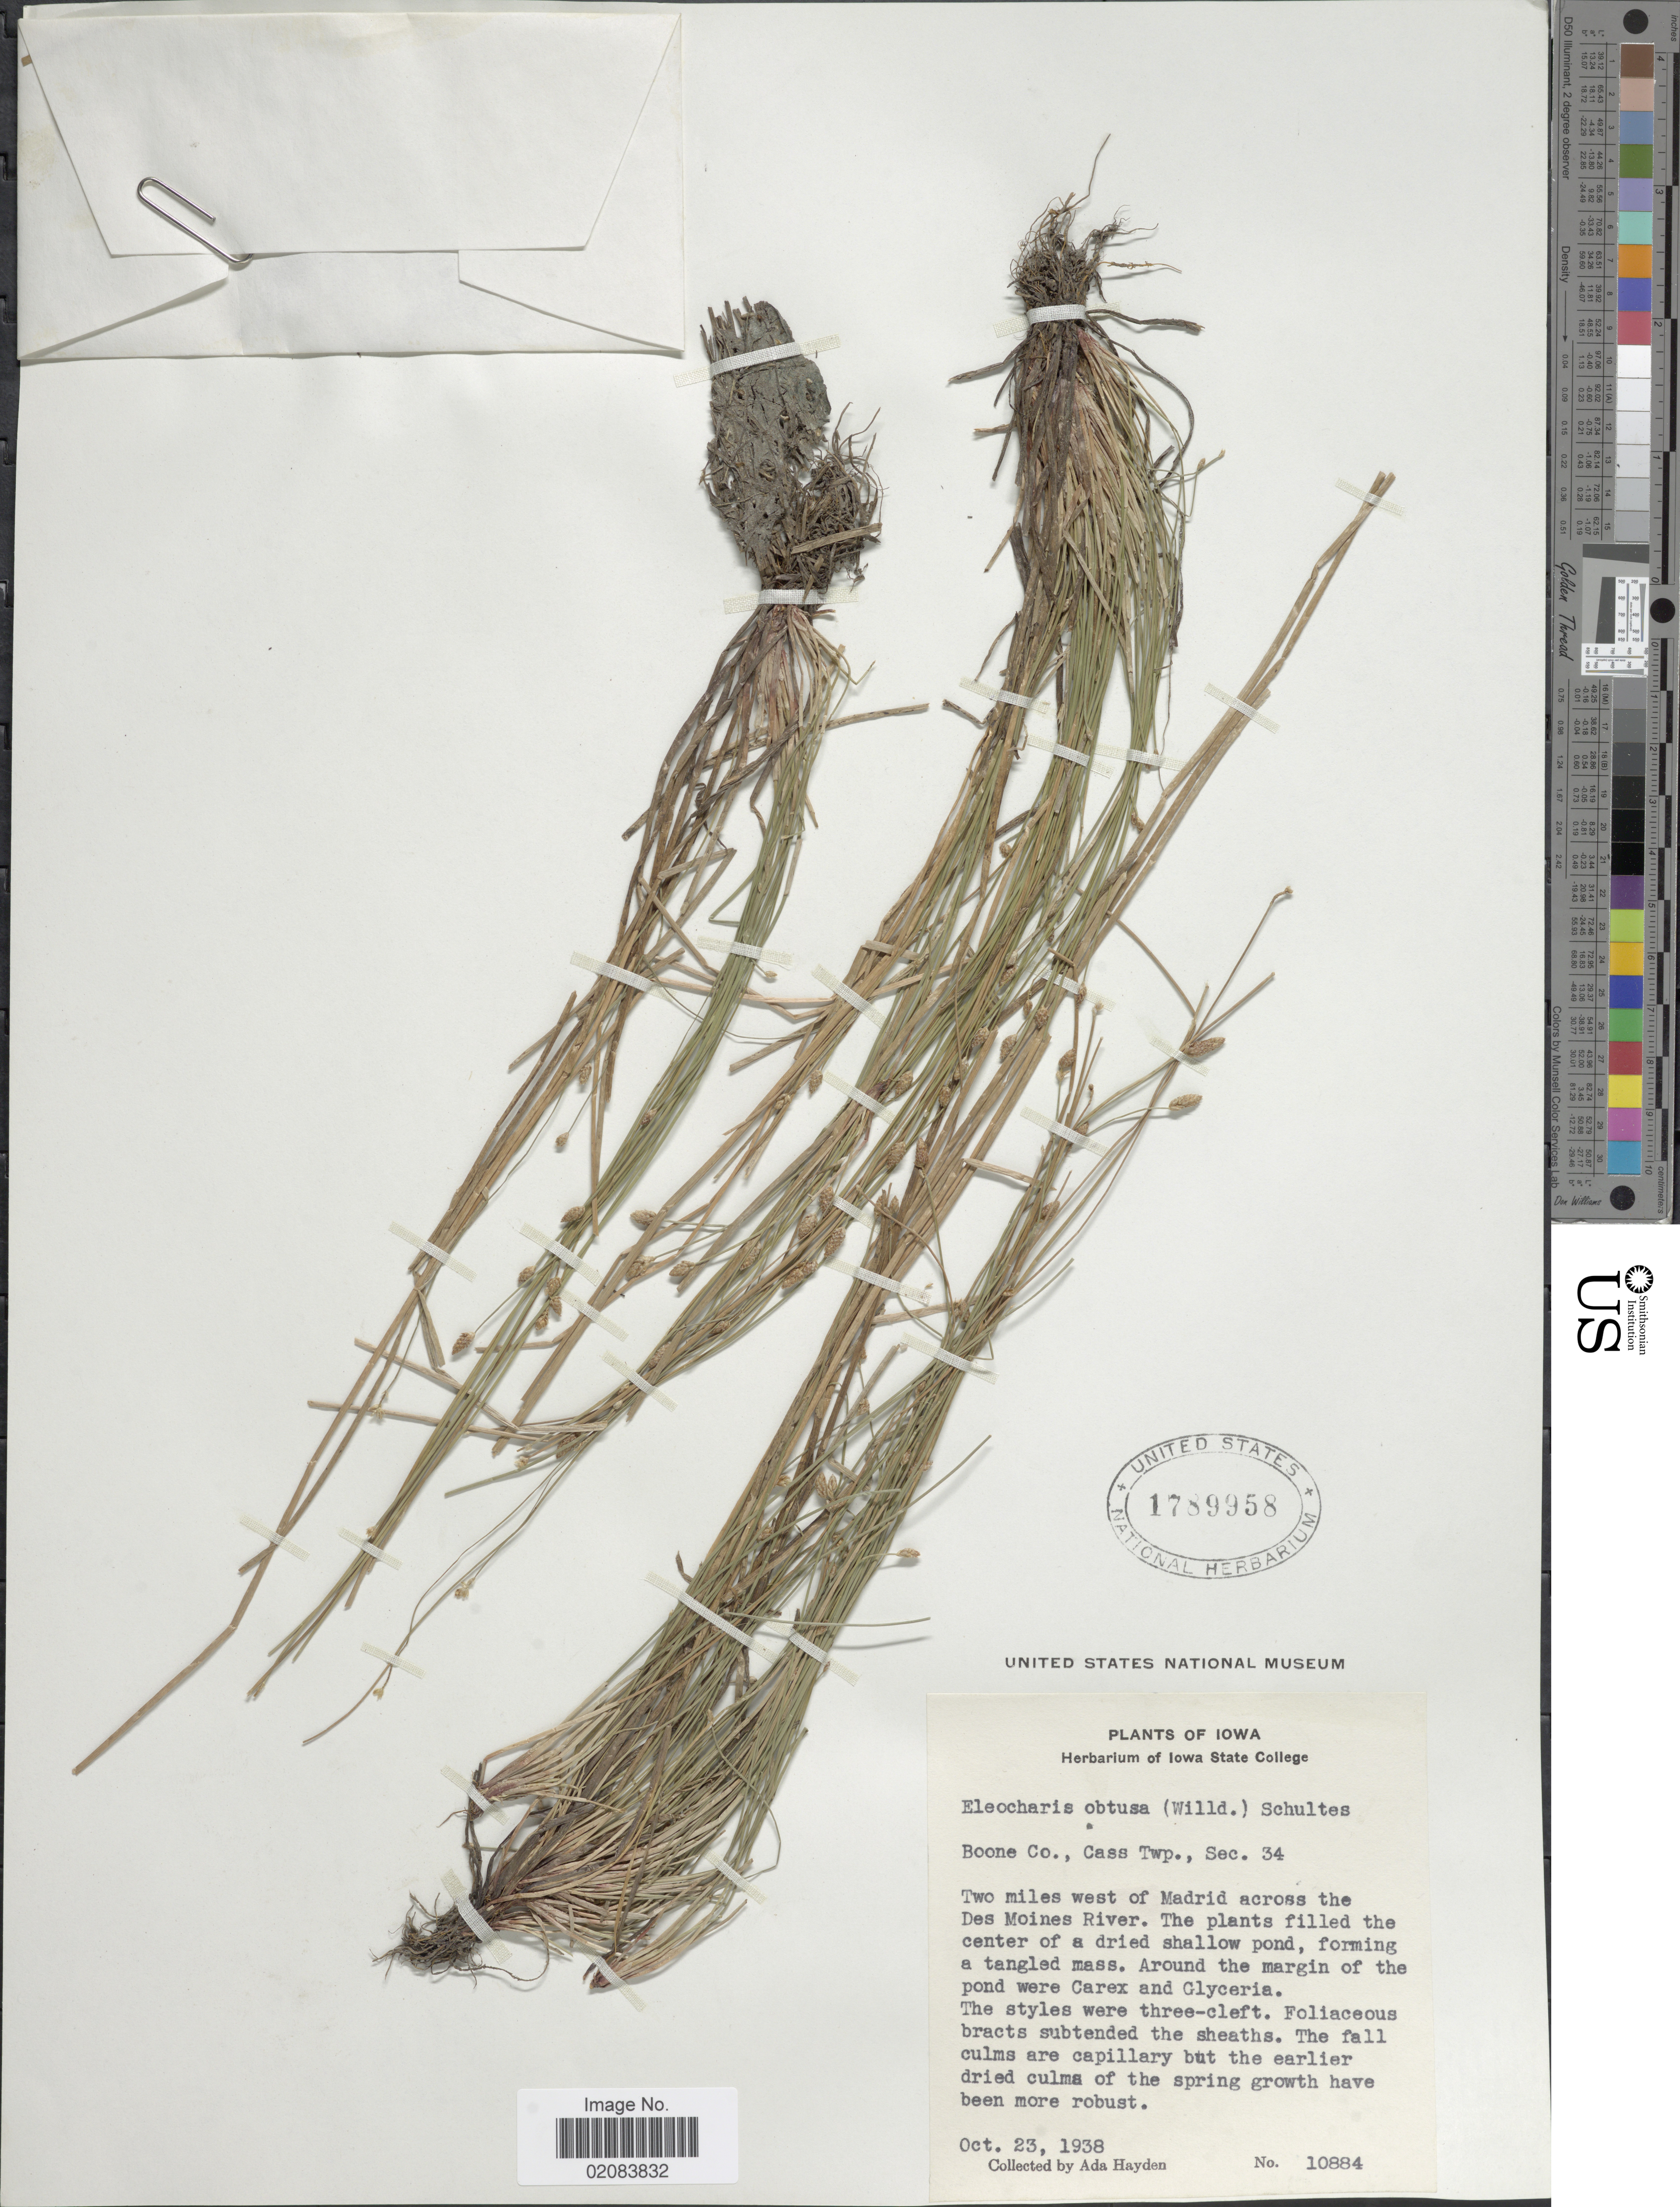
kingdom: Plantae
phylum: Tracheophyta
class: Liliopsida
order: Poales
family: Cyperaceae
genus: Eleocharis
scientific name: Eleocharis obtusa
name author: (Willd.) Schult.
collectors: Ada Hayden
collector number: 10884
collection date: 1938-10-23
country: United States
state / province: Iowa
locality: Boone Co., Cass Twp., Sec. 34. Two Miles west of Madrid across the Des Moines River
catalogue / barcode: US 1789958